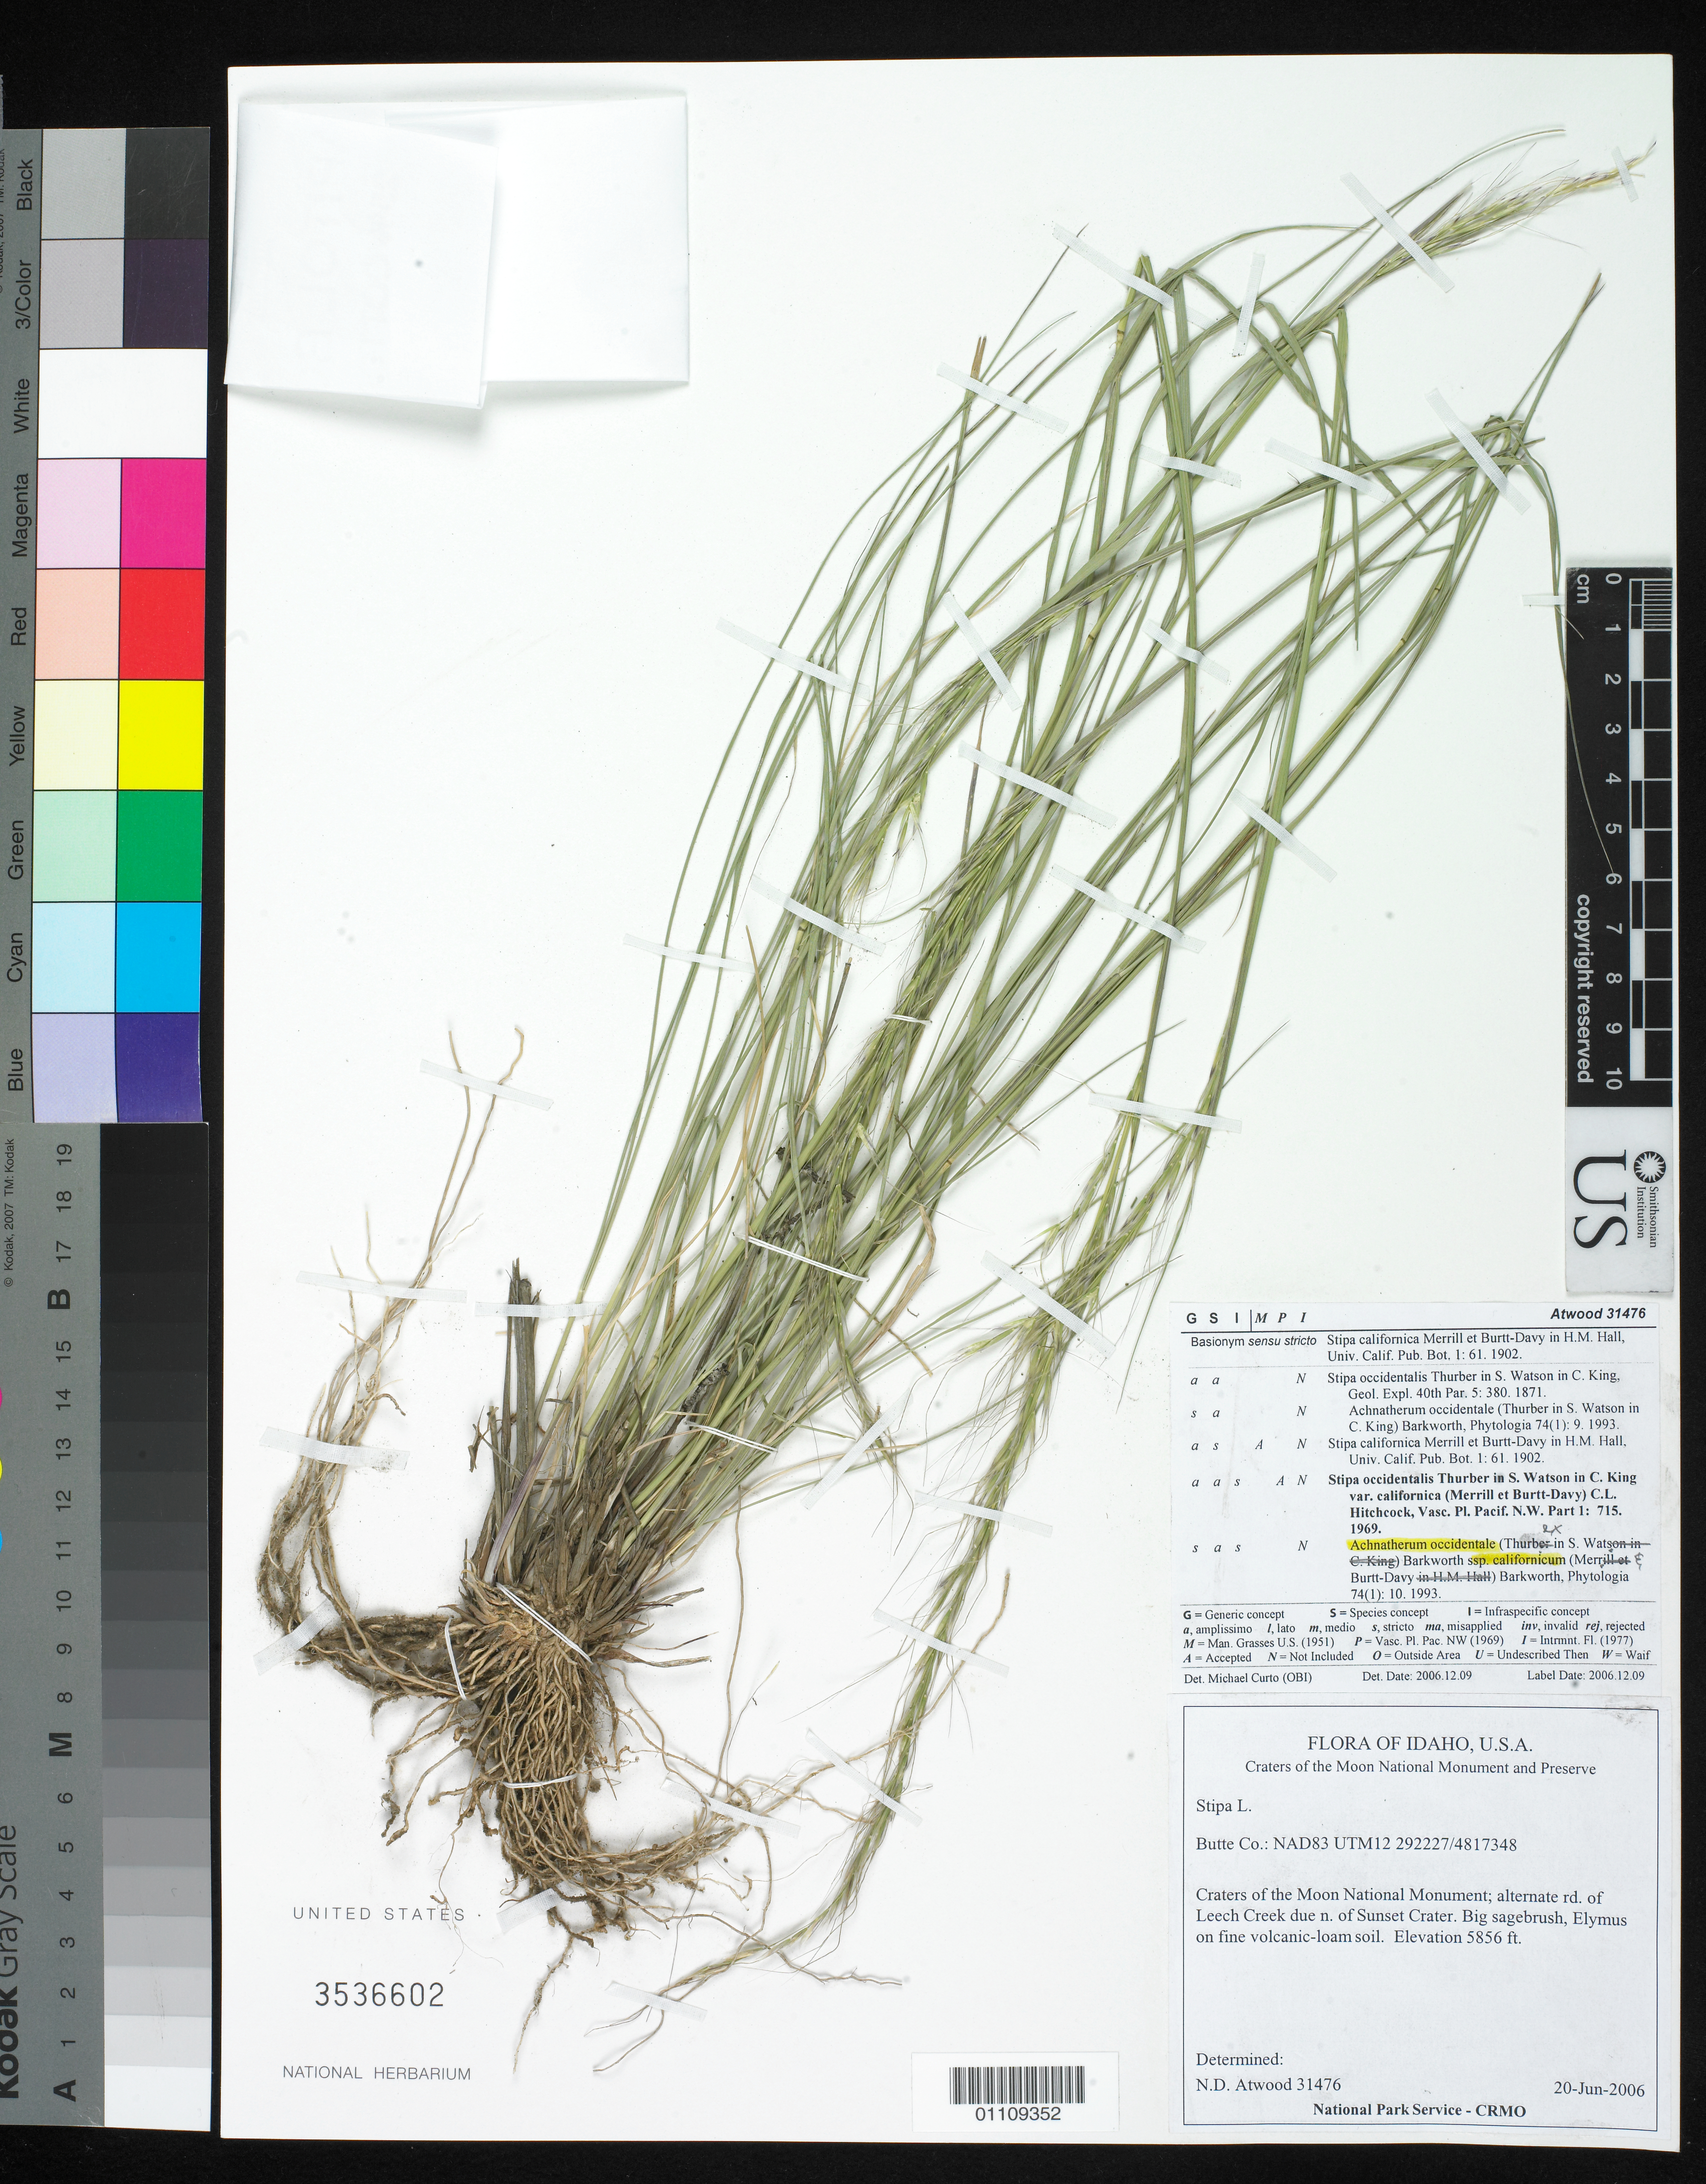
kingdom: Plantae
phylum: Tracheophyta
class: Liliopsida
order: Poales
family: Poaceae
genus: Eriocoma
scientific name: Eriocoma occidentalis subsp. californica ined.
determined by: Poaceae Reorganization Project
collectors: N. Atwood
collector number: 31476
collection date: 2006-06-20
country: United States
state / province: Idaho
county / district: Butte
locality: Craters of the Moon National Monument; alternate re. of Leech Creek due N. of Sunset Crater.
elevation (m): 1785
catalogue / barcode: US 3536602